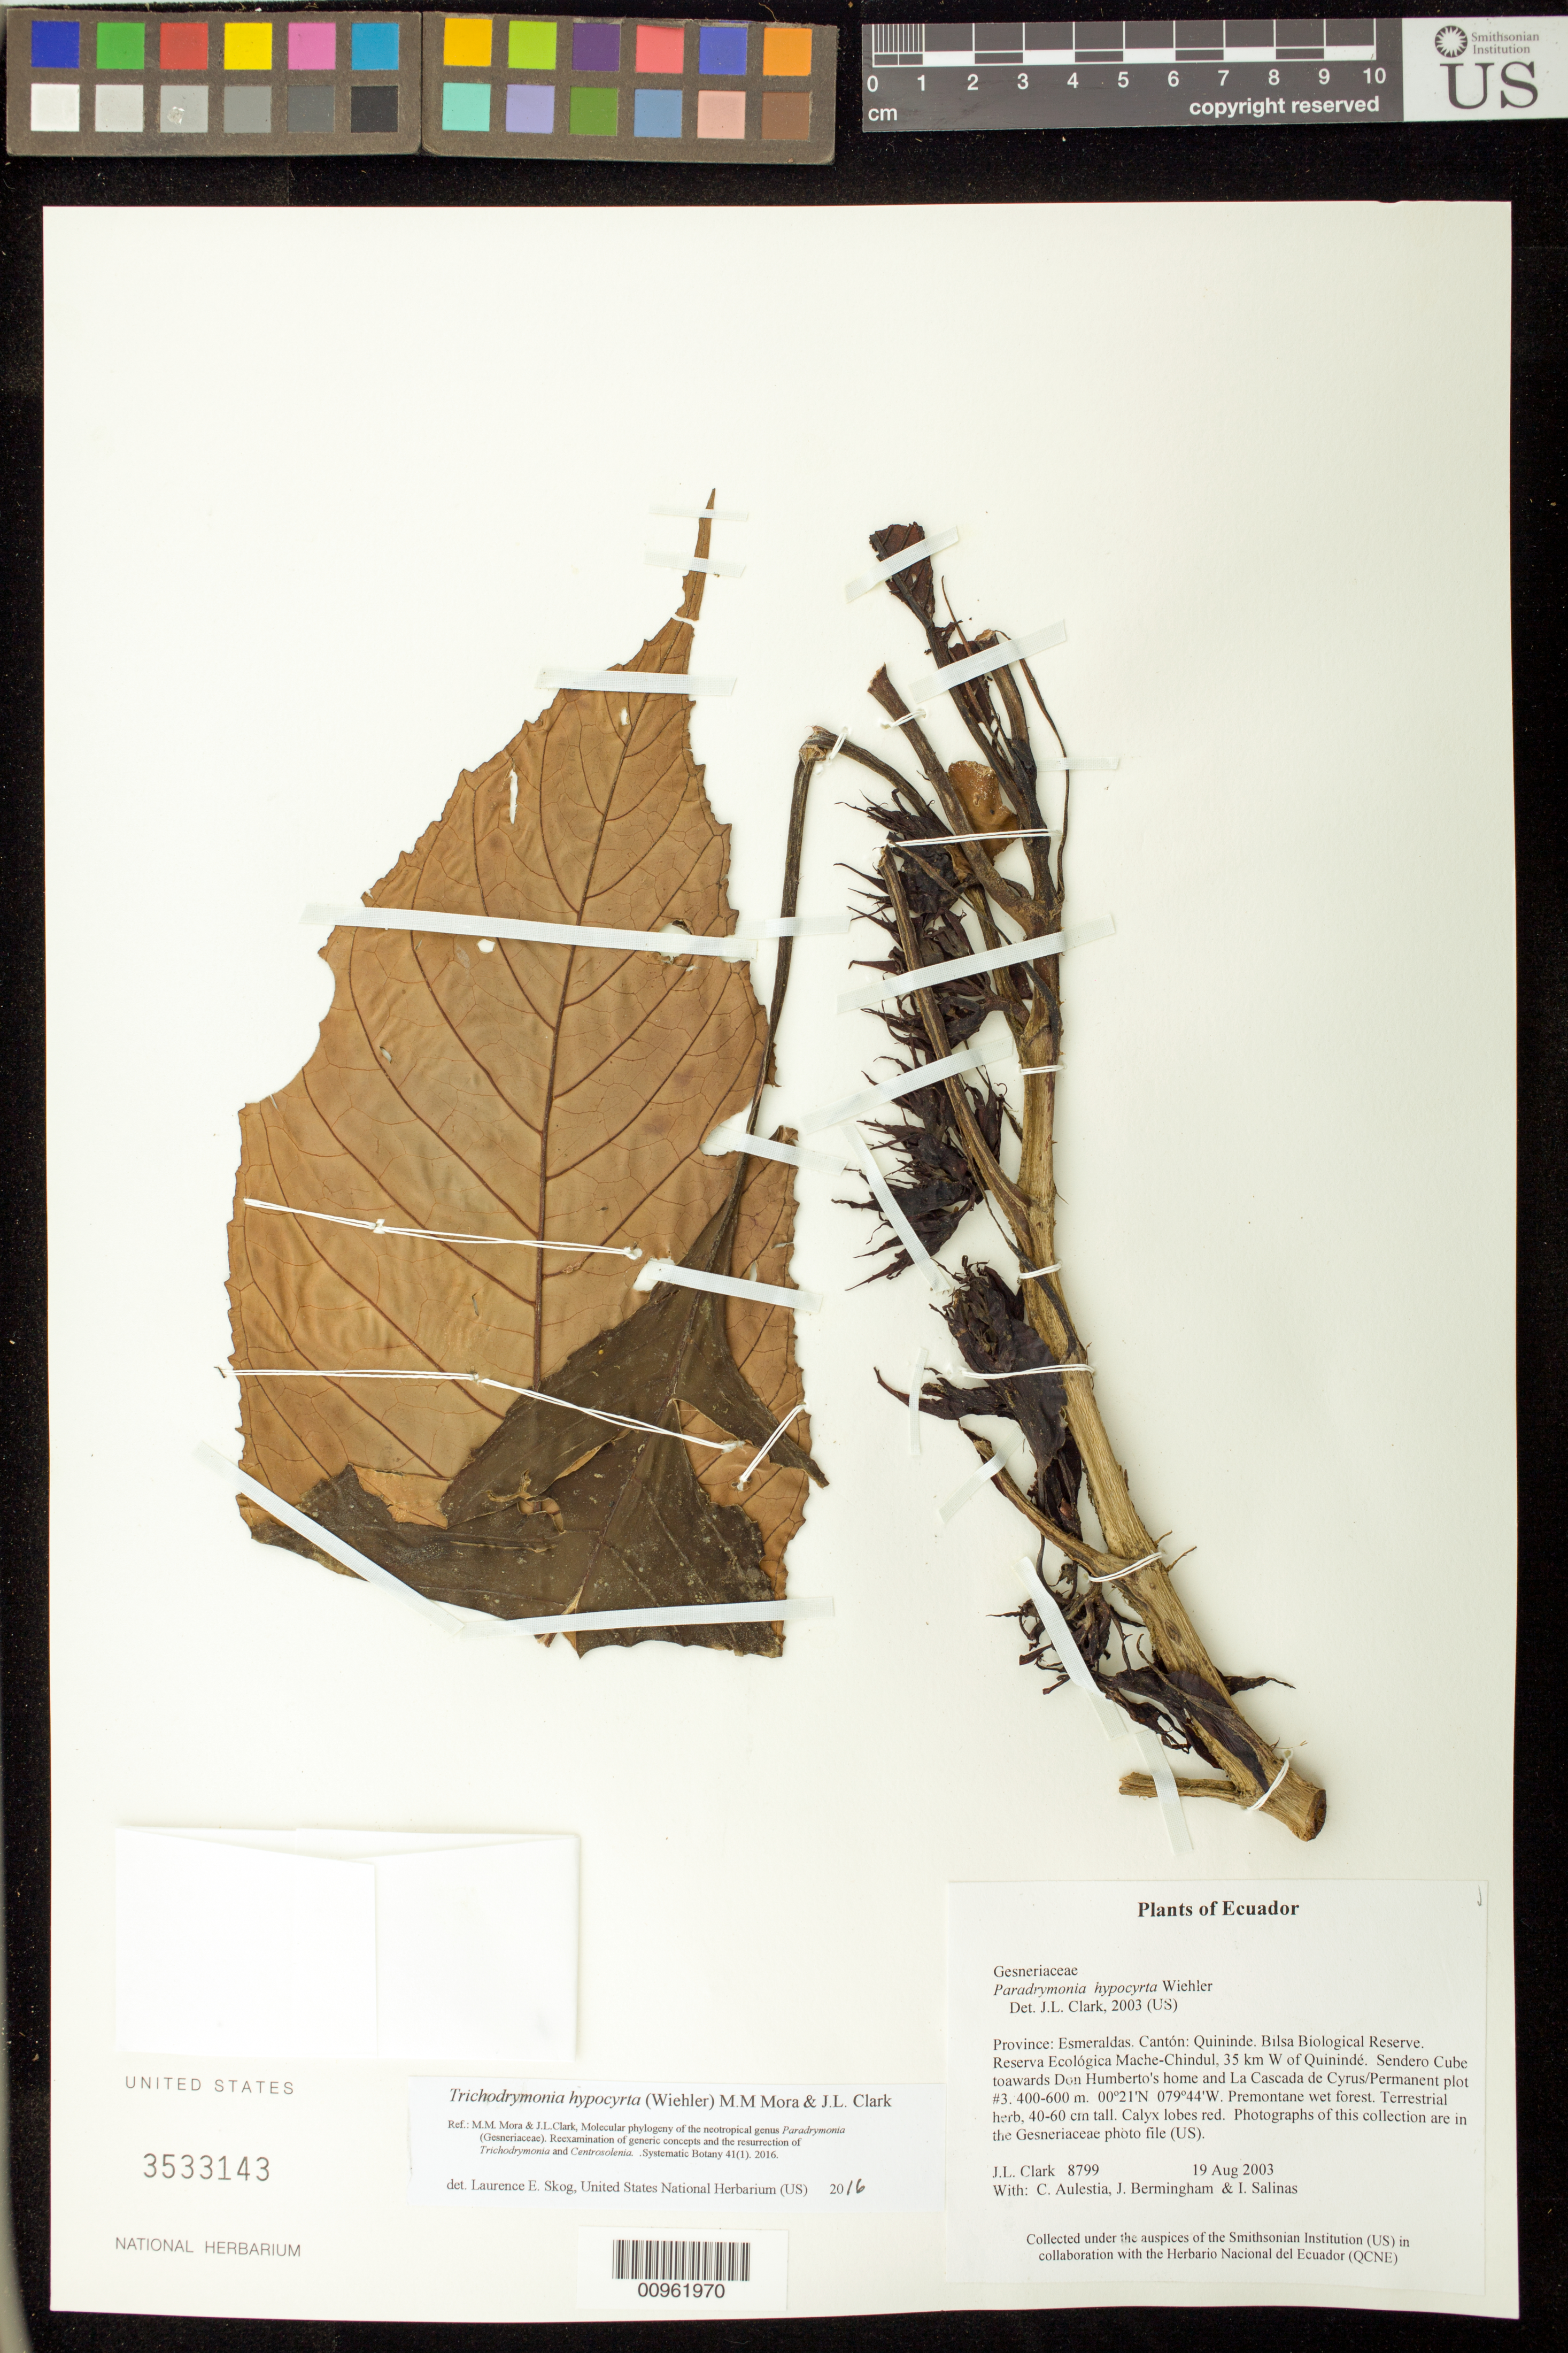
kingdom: Plantae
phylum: Tracheophyta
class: Magnoliopsida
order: Lamiales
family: Gesneriaceae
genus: Trichodrymonia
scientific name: Trichodrymonia hypocyrta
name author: (Wiehler) M.M. Mora & J.L. Clark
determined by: Skog, Laurence E.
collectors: J. L. Clark, C. Aulestia, J. Bermingham & I. Salinas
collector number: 8799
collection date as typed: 19 Aug 2003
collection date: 2003-08-19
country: Ecuador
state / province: Esmeraldas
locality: Quininde. Bilsa Biological Reserve. Reserva Ecológica Mache-Chindul, 35 km W of Quinindé. Sendero Cube toawards Don Humberto's home and La Cascada de Cyrus/Permanent plot #3.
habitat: Premontane wet forest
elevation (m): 400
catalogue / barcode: US 3533143